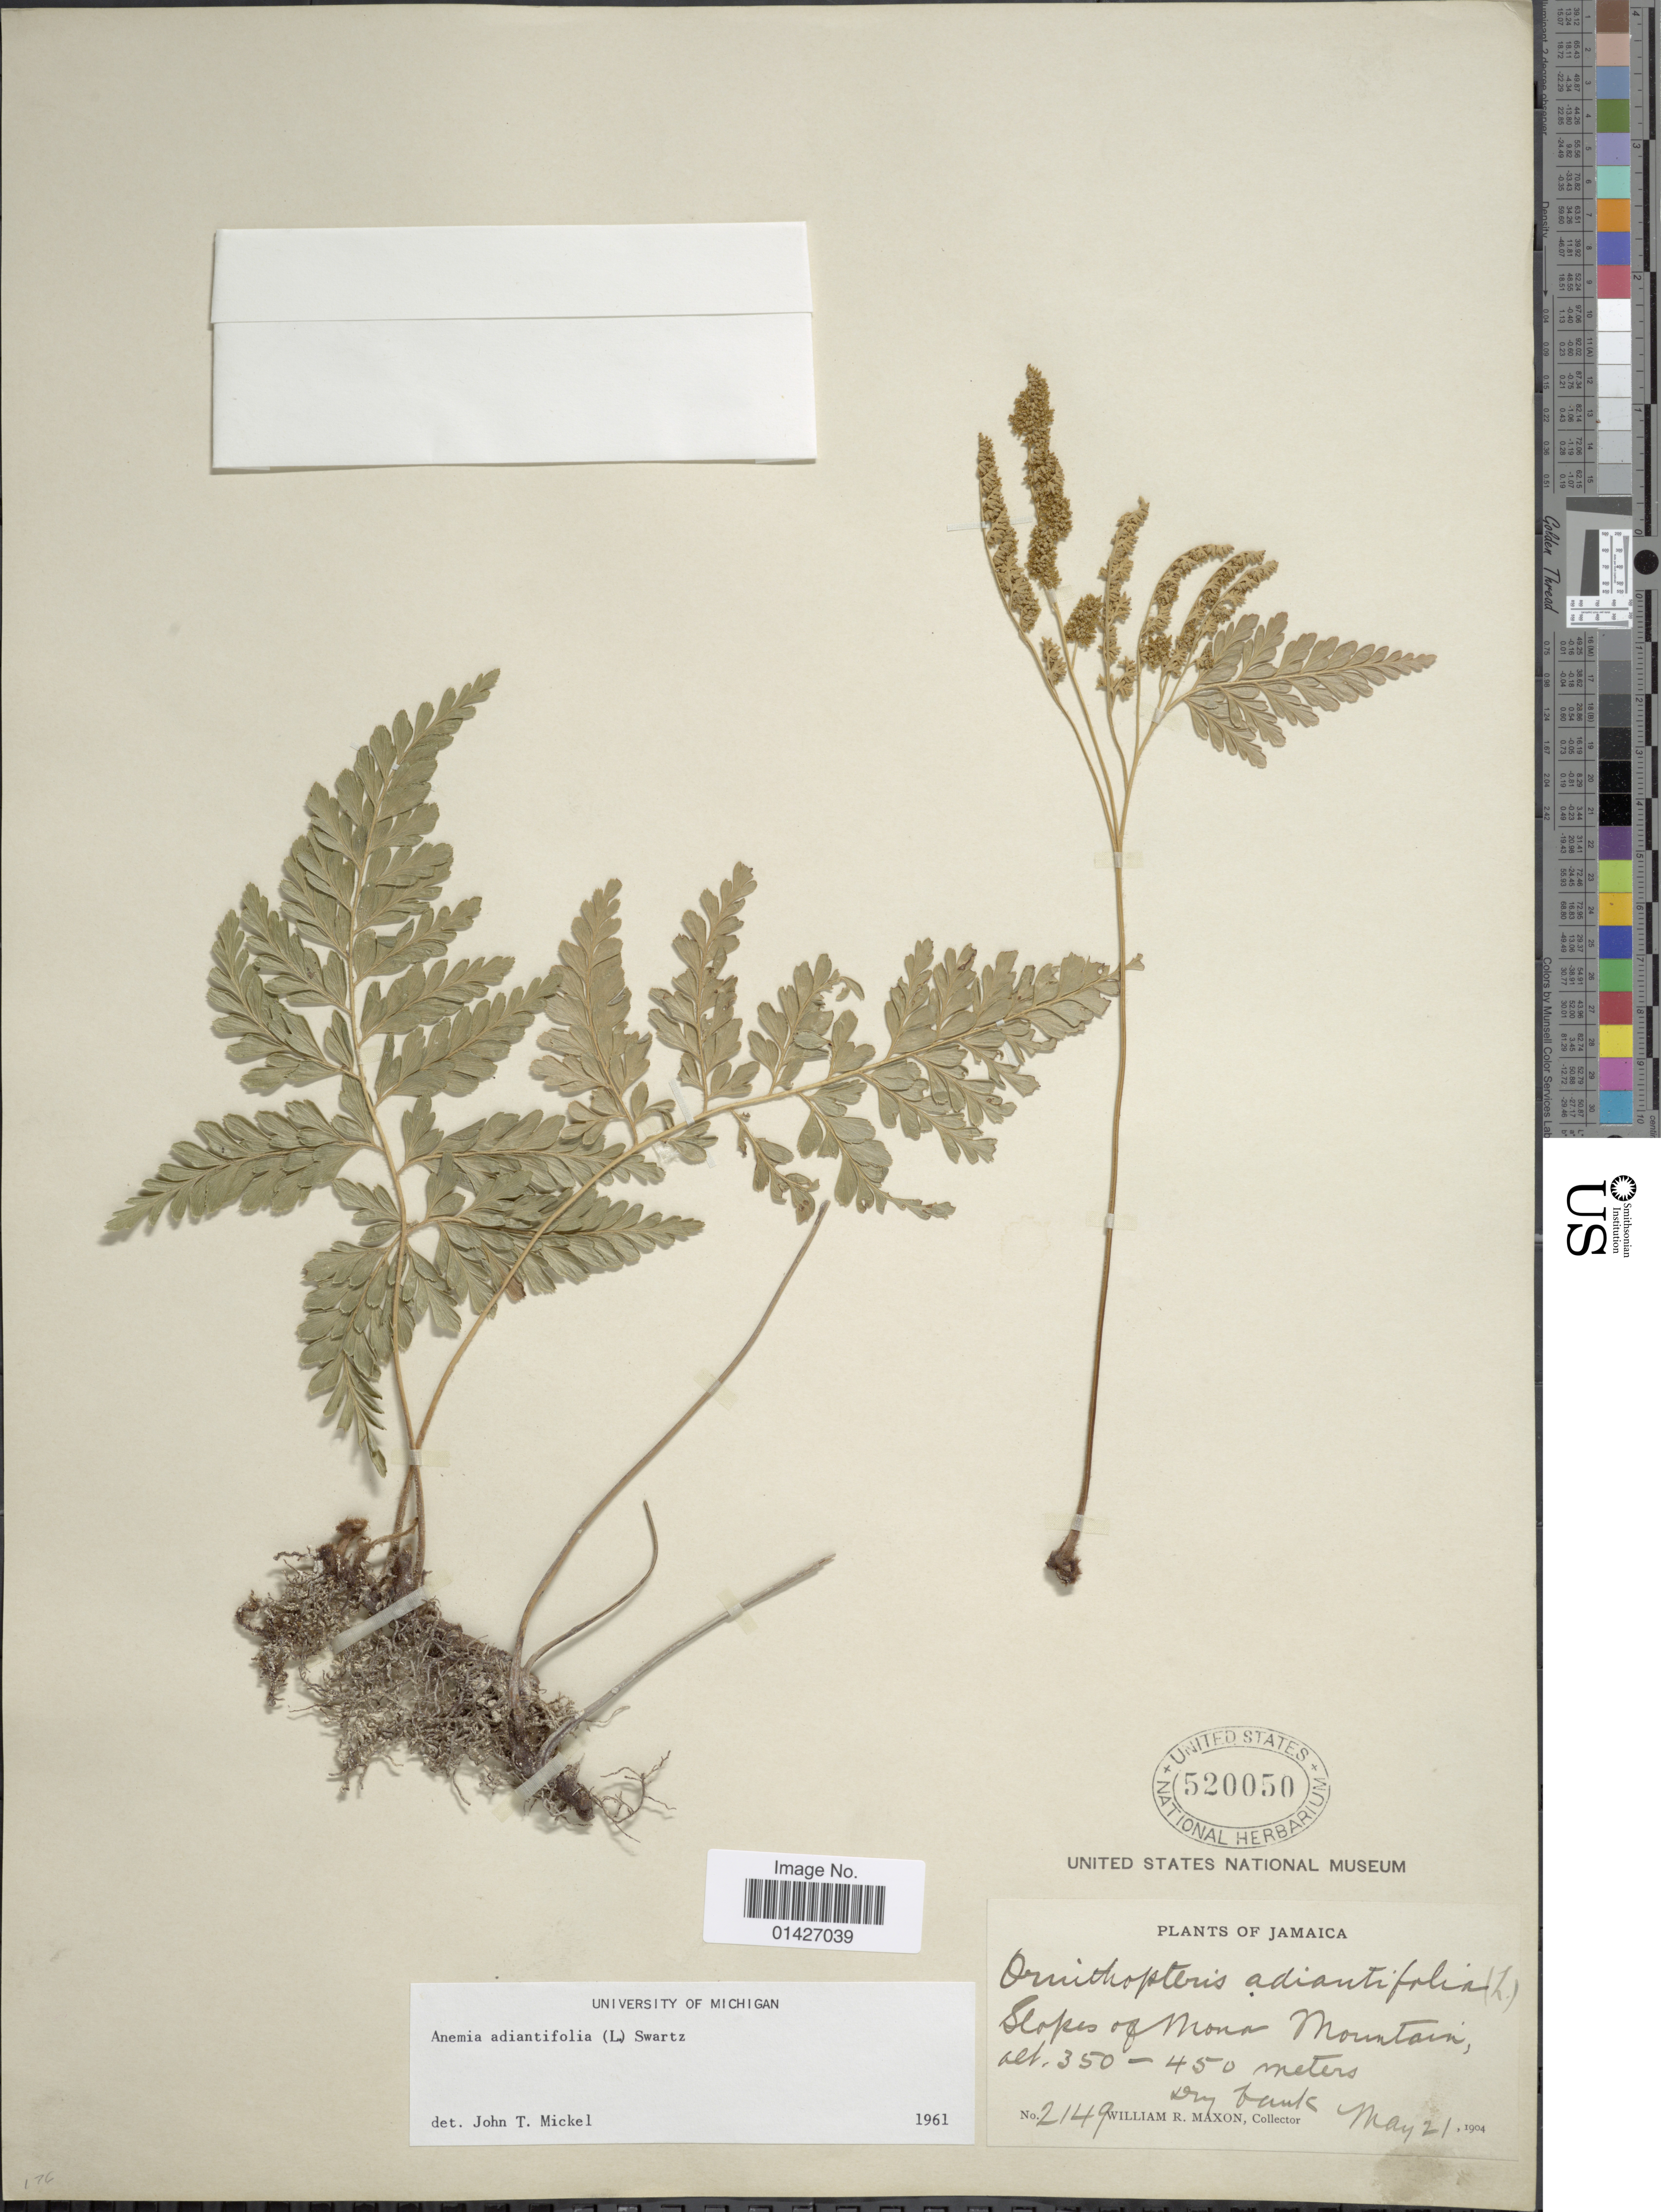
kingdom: Plantae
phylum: Tracheophyta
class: Polypodiopsida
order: Schizaeales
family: Anemiaceae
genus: Anemia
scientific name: Anemia adiantifolia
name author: (L.) Sw.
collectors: W. R. Maxon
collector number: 2149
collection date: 1904-05-21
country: Jamaica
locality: Slopes of Mona Mountain. Dry banks.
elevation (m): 350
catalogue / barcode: US 520050